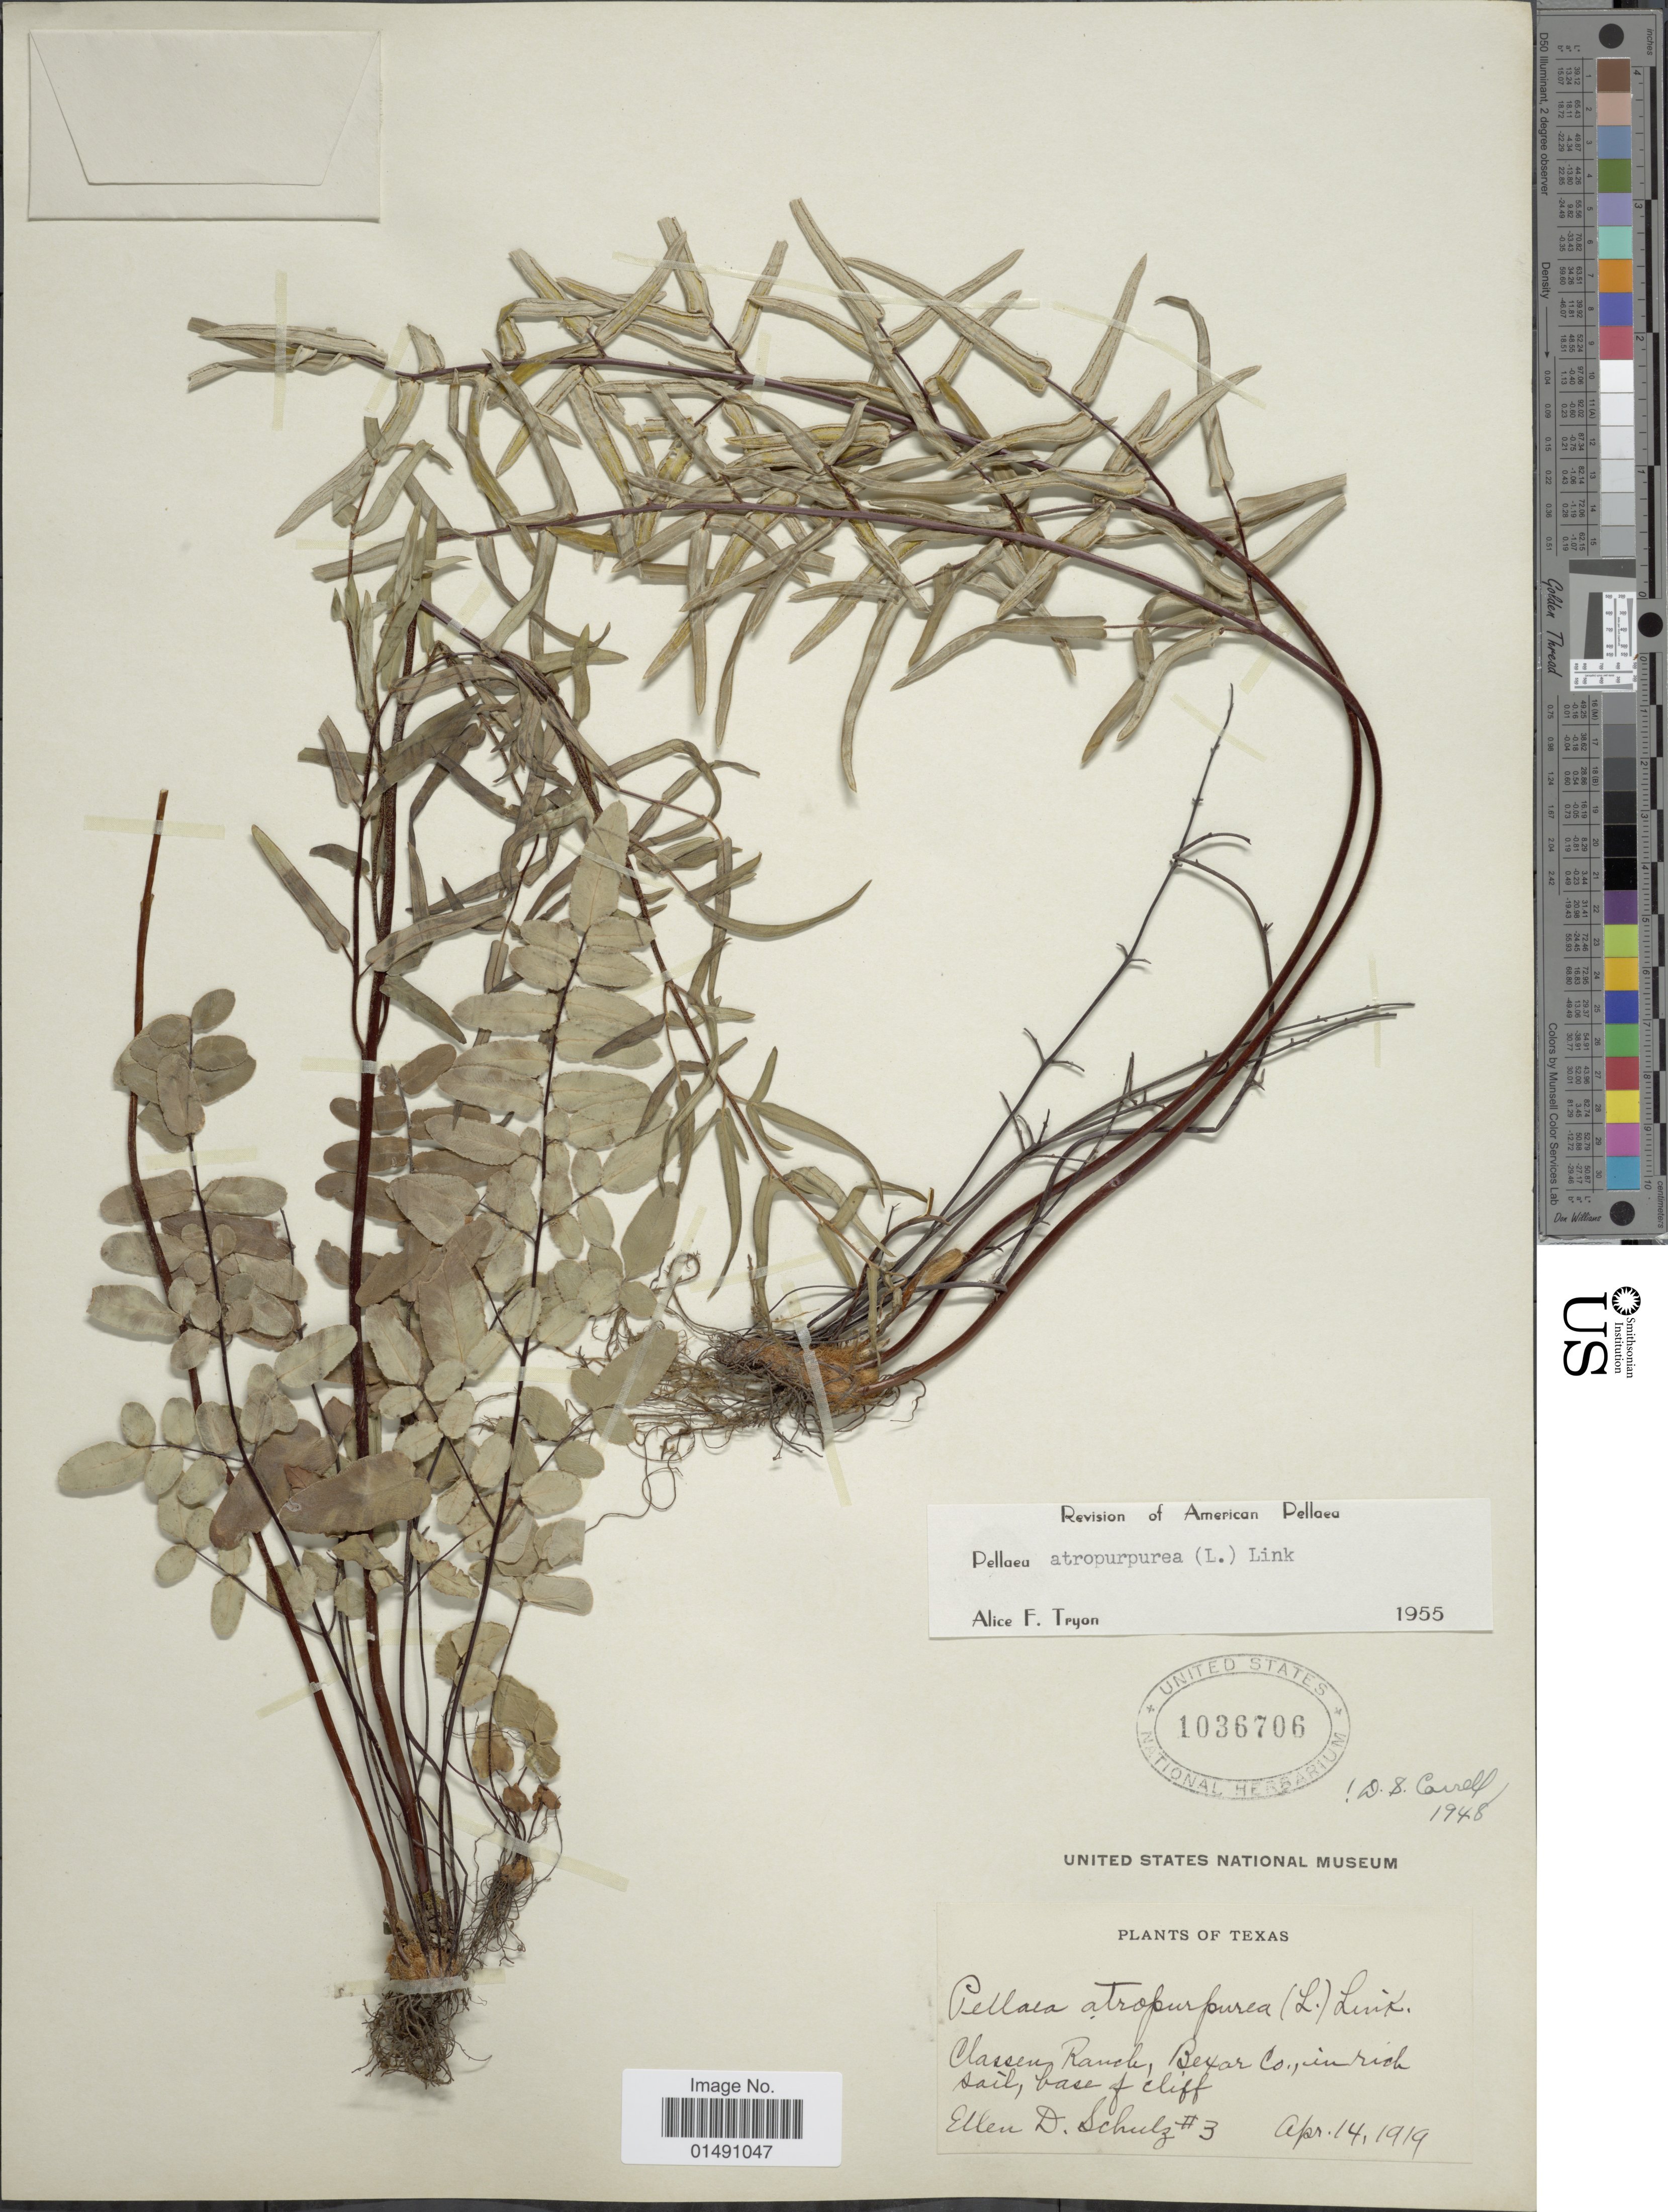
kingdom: Plantae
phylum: Tracheophyta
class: Polypodiopsida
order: Polypodiales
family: Pteridaceae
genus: Pellaea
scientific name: Pellaea atropurpurea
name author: (L.) Link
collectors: E. D. Schulz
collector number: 3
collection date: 1919-04-14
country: United States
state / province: Texas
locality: Classen Ranch, Bexar Co., in rich soil, base of cliff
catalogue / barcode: US 1036706